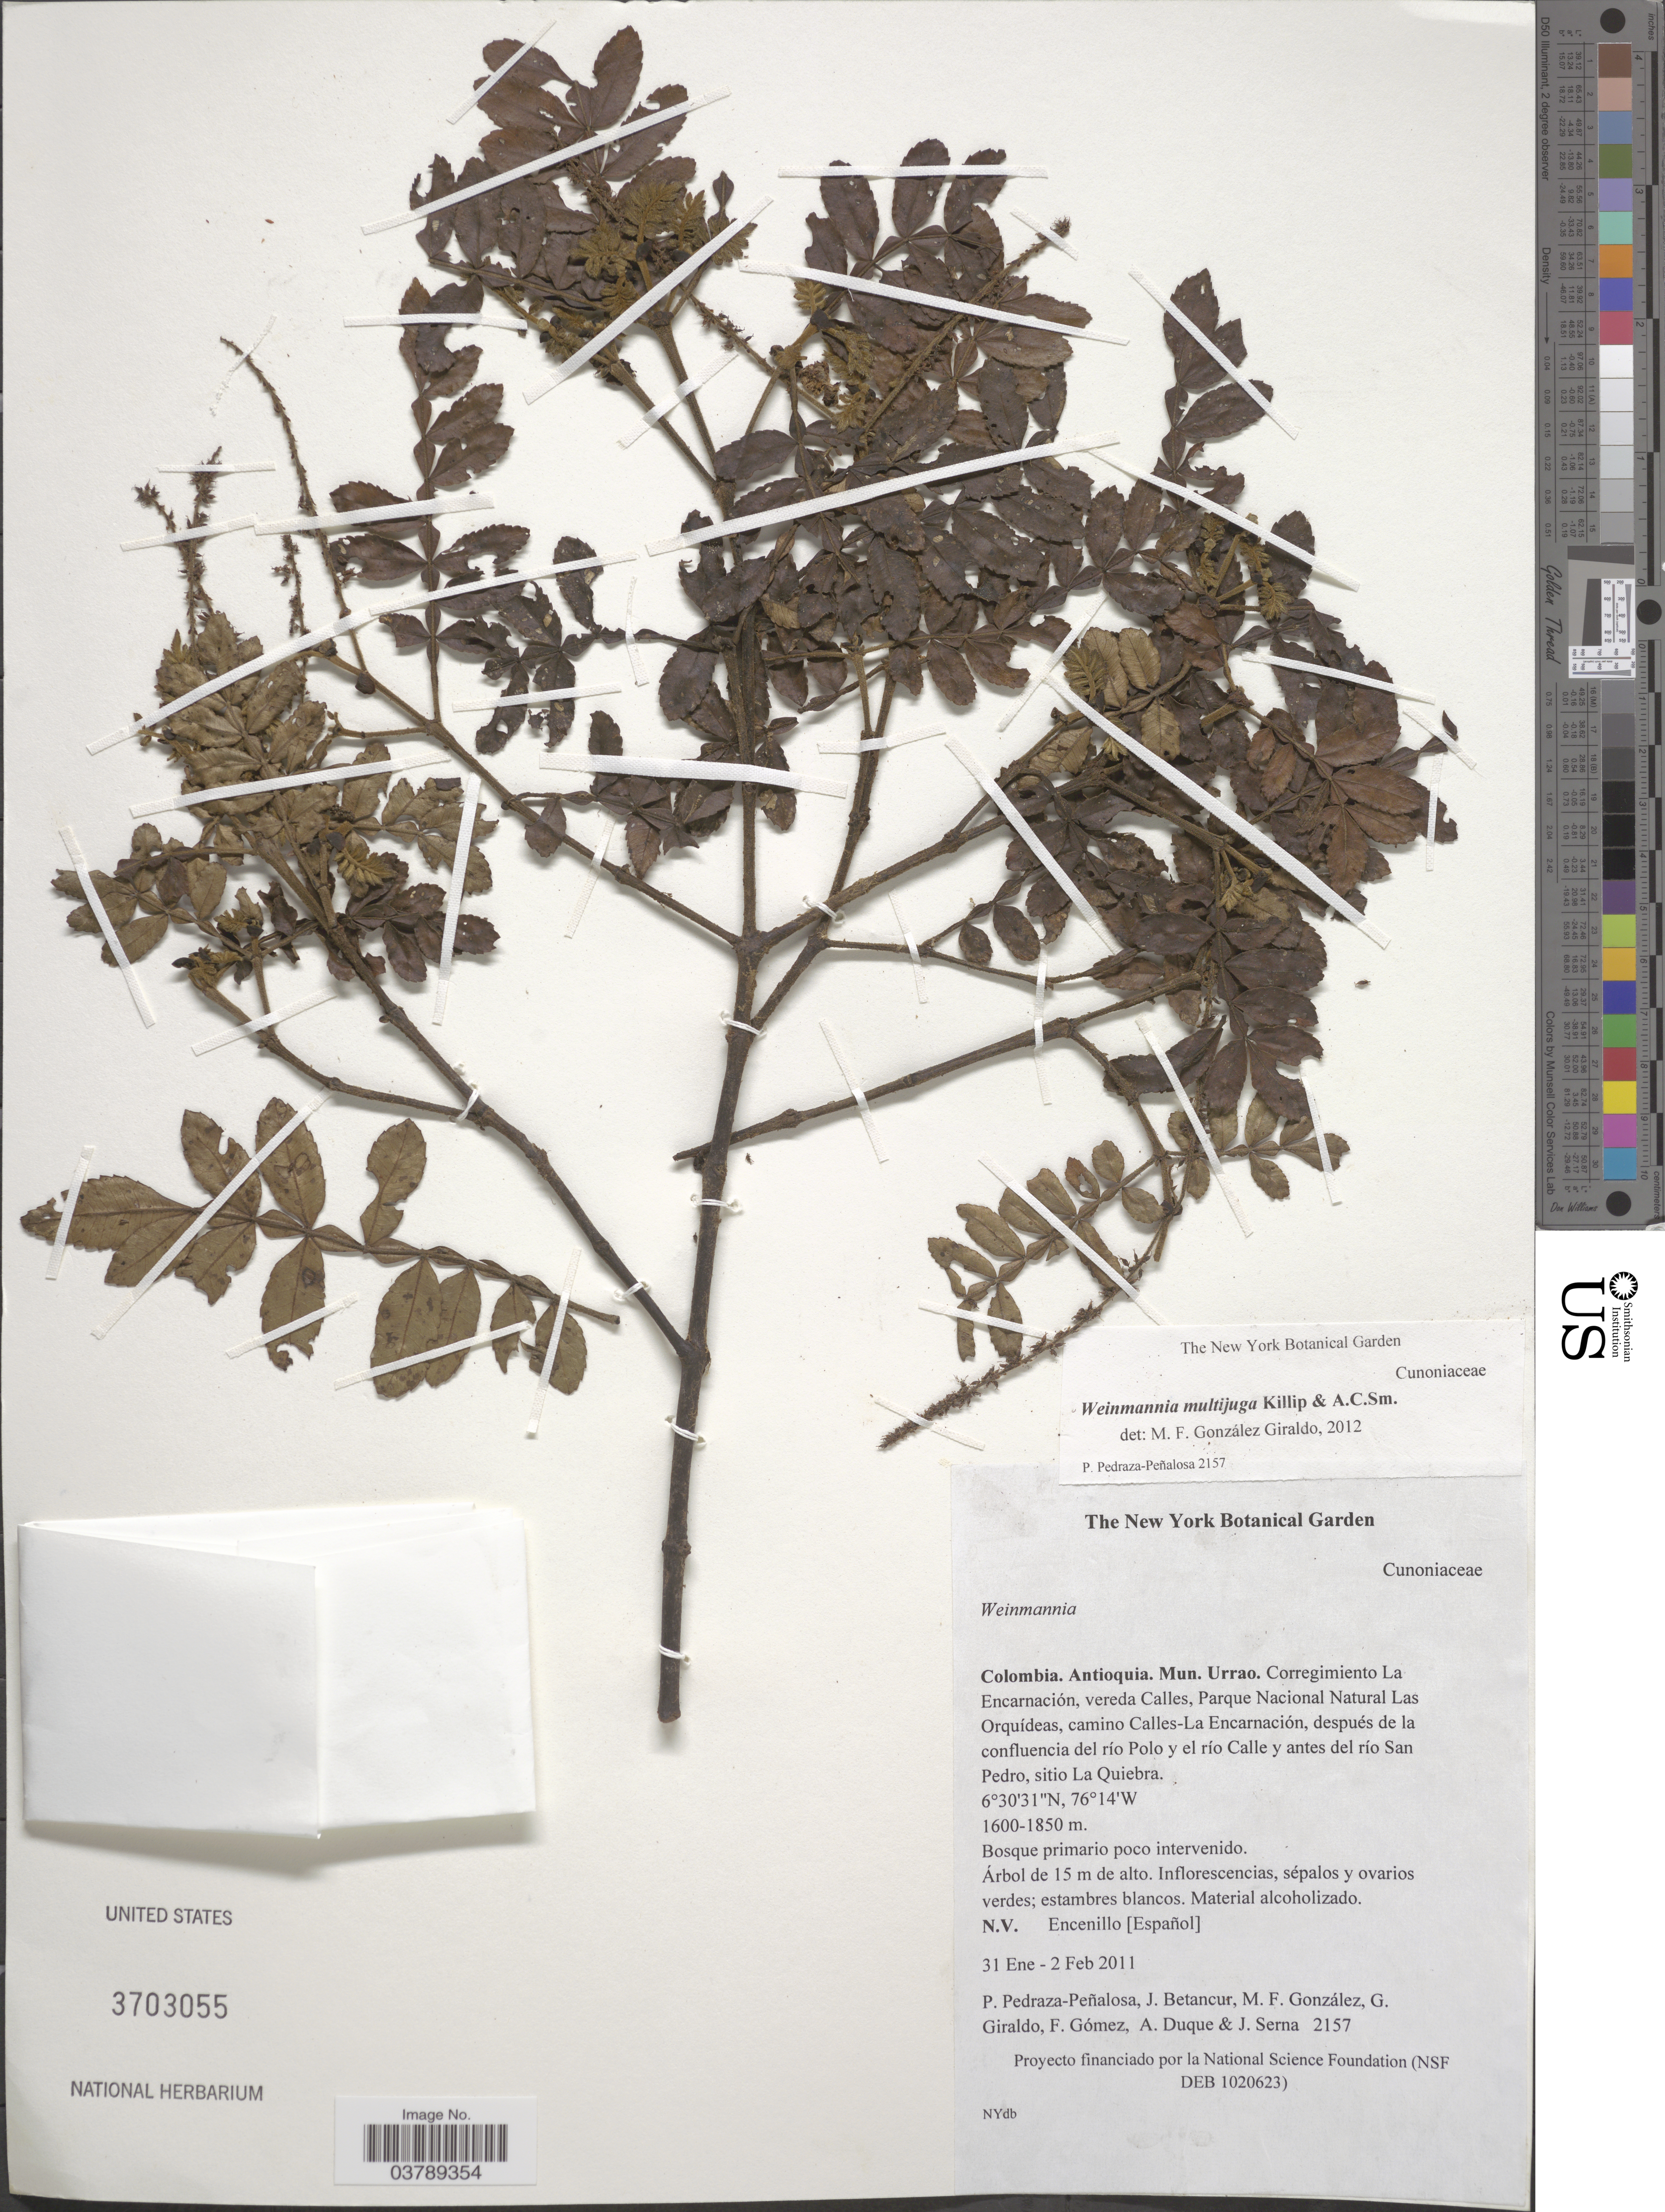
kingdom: Plantae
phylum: Tracheophyta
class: Magnoliopsida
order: Oxalidales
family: Cunoniaceae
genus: Weinmannia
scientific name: Weinmannia multijuga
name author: Killip & A.C. Sm.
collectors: P. Pedraza-Peñalosa, J. Betancur, M. Gonzalez, G. Giraldo & et al.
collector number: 2157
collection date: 2011-01-31/2011-02-02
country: Colombia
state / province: Antioquia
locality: Mun. Urrao. Corregimiento La Encarnación, vereda Calles, Parque Nacional Natural Las Orquídas, camino Calles-La Encarnación, después de la confluencia del río Polo y el río Calle y antes del río San Pedro, sitio La Quiebra.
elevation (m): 1600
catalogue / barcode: US 3703055